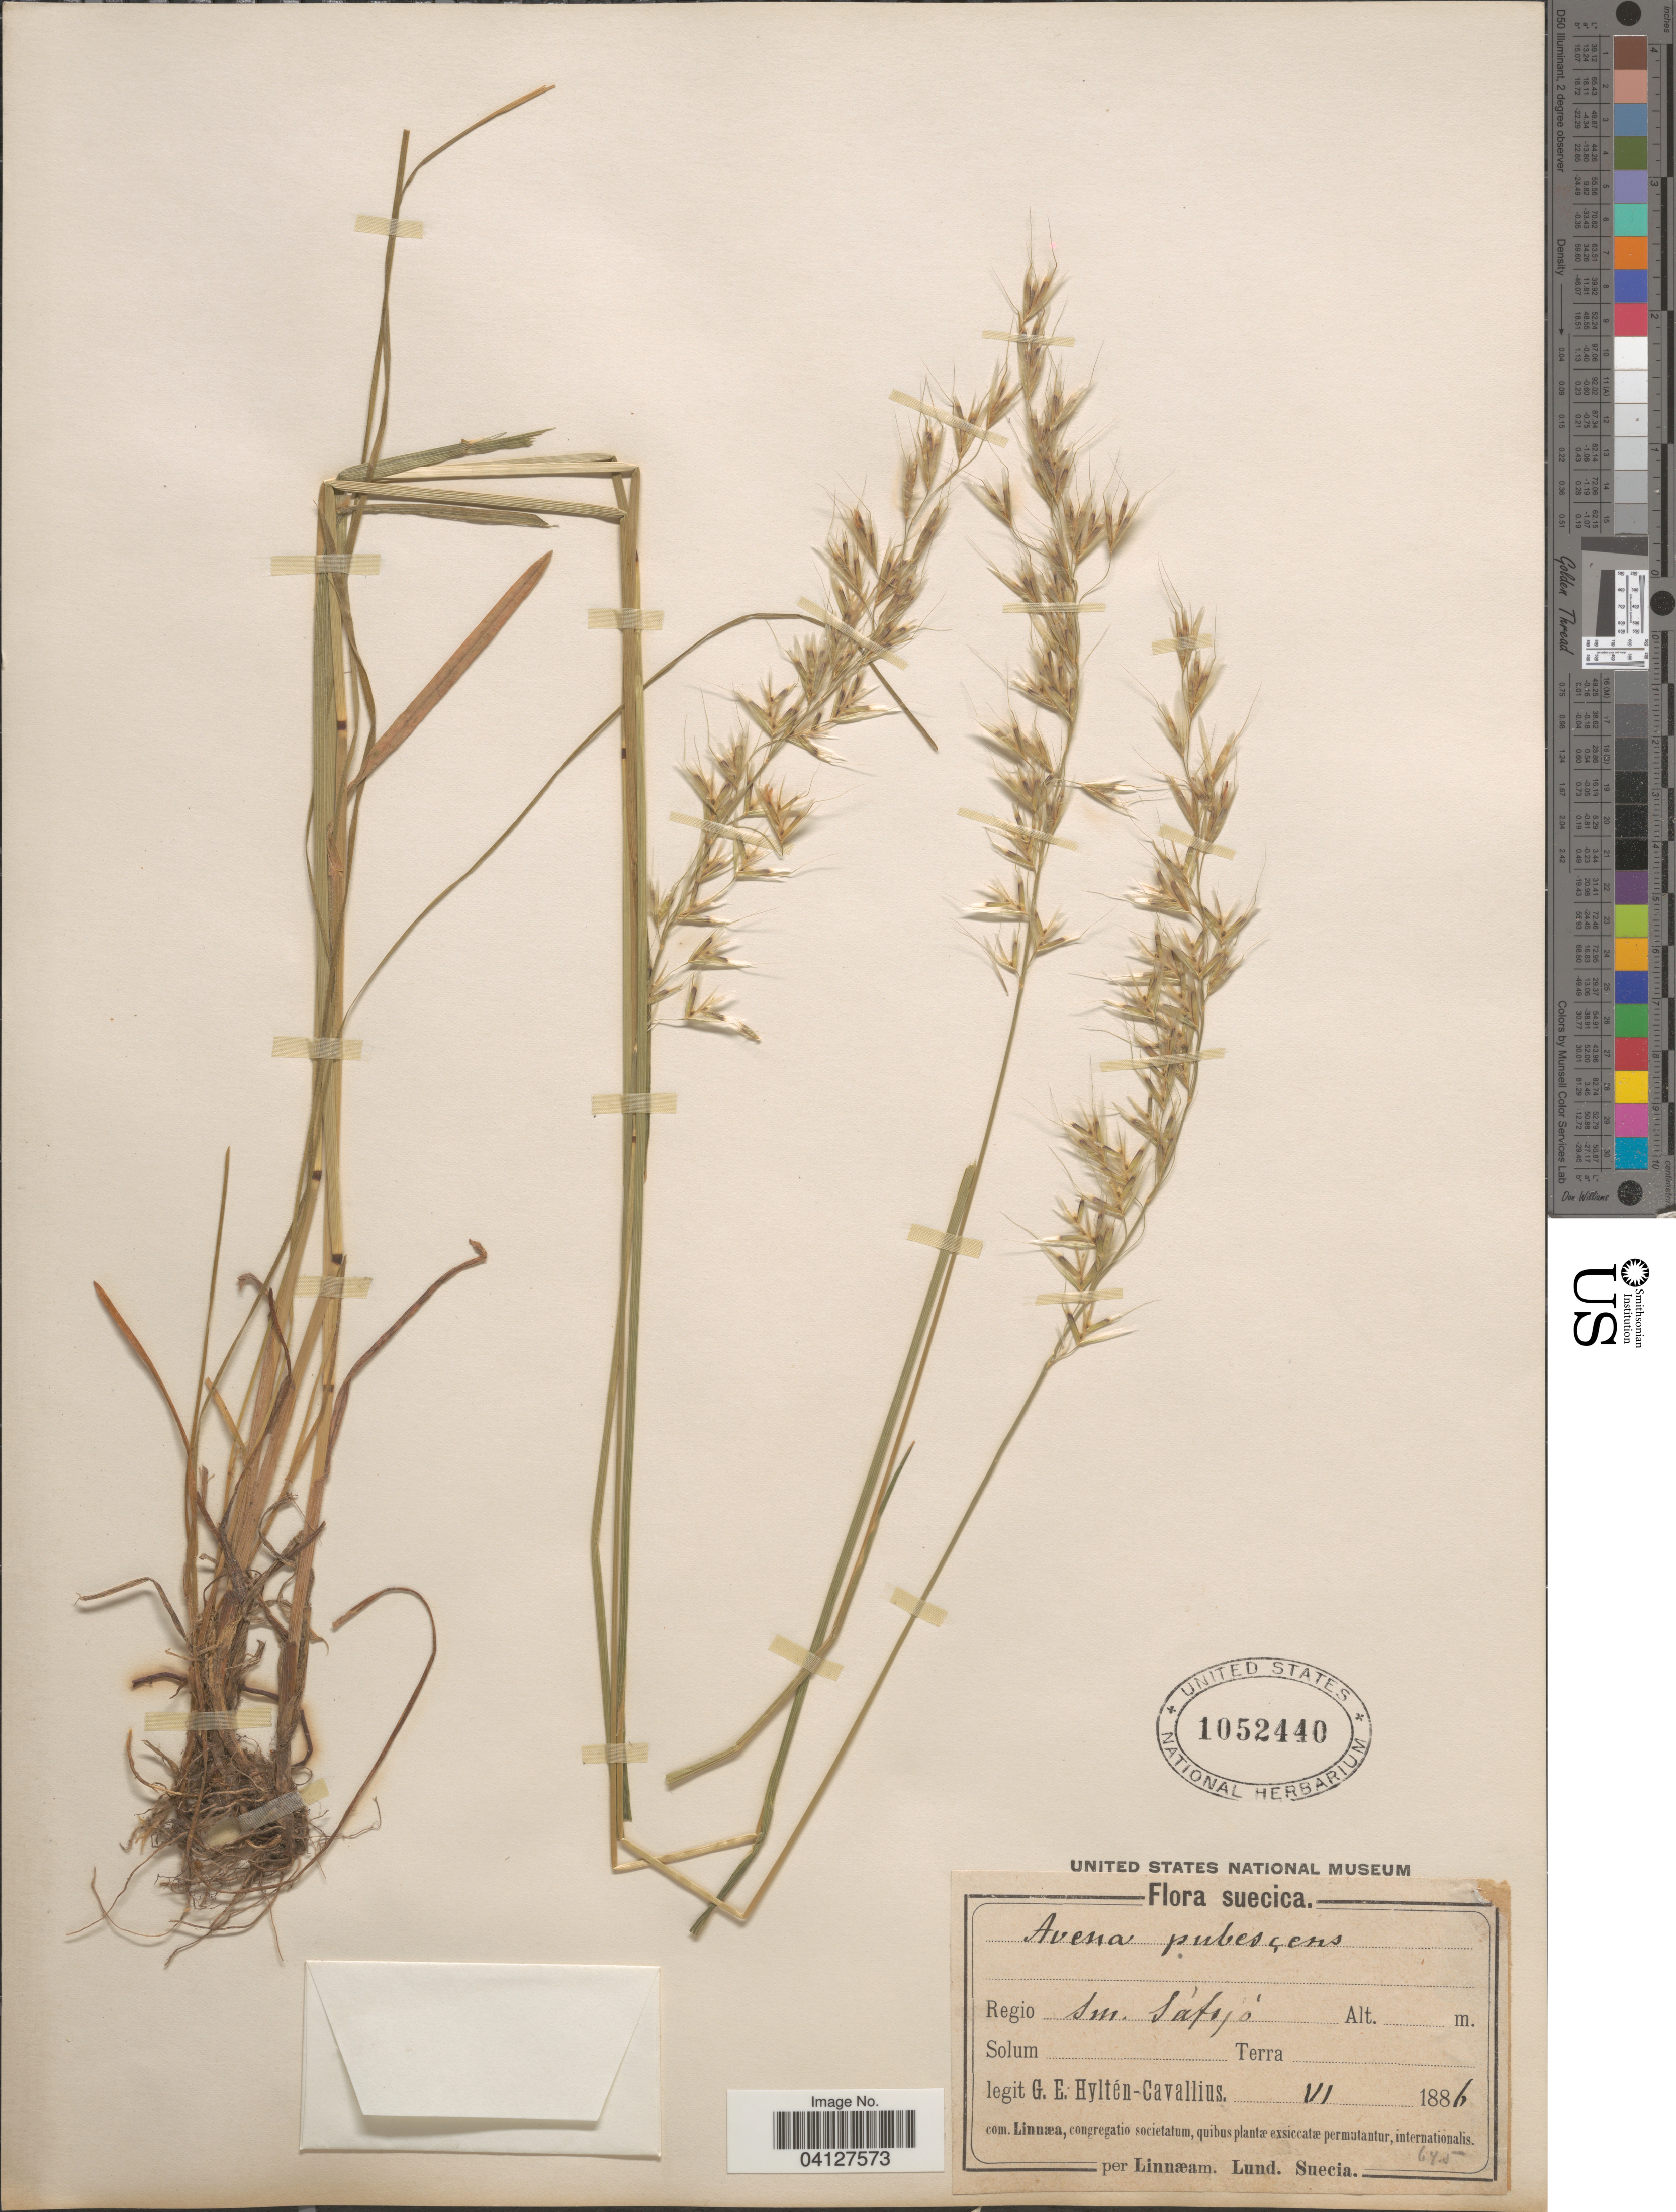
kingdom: Plantae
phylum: Tracheophyta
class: Liliopsida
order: Poales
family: Poaceae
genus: Avena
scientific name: Avena pubescens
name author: Huds.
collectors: G. Hyltén-Cavallius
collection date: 1886-06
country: Sweden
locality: Suecica. Regio Sm. Sáfjó.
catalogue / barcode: US 1052440